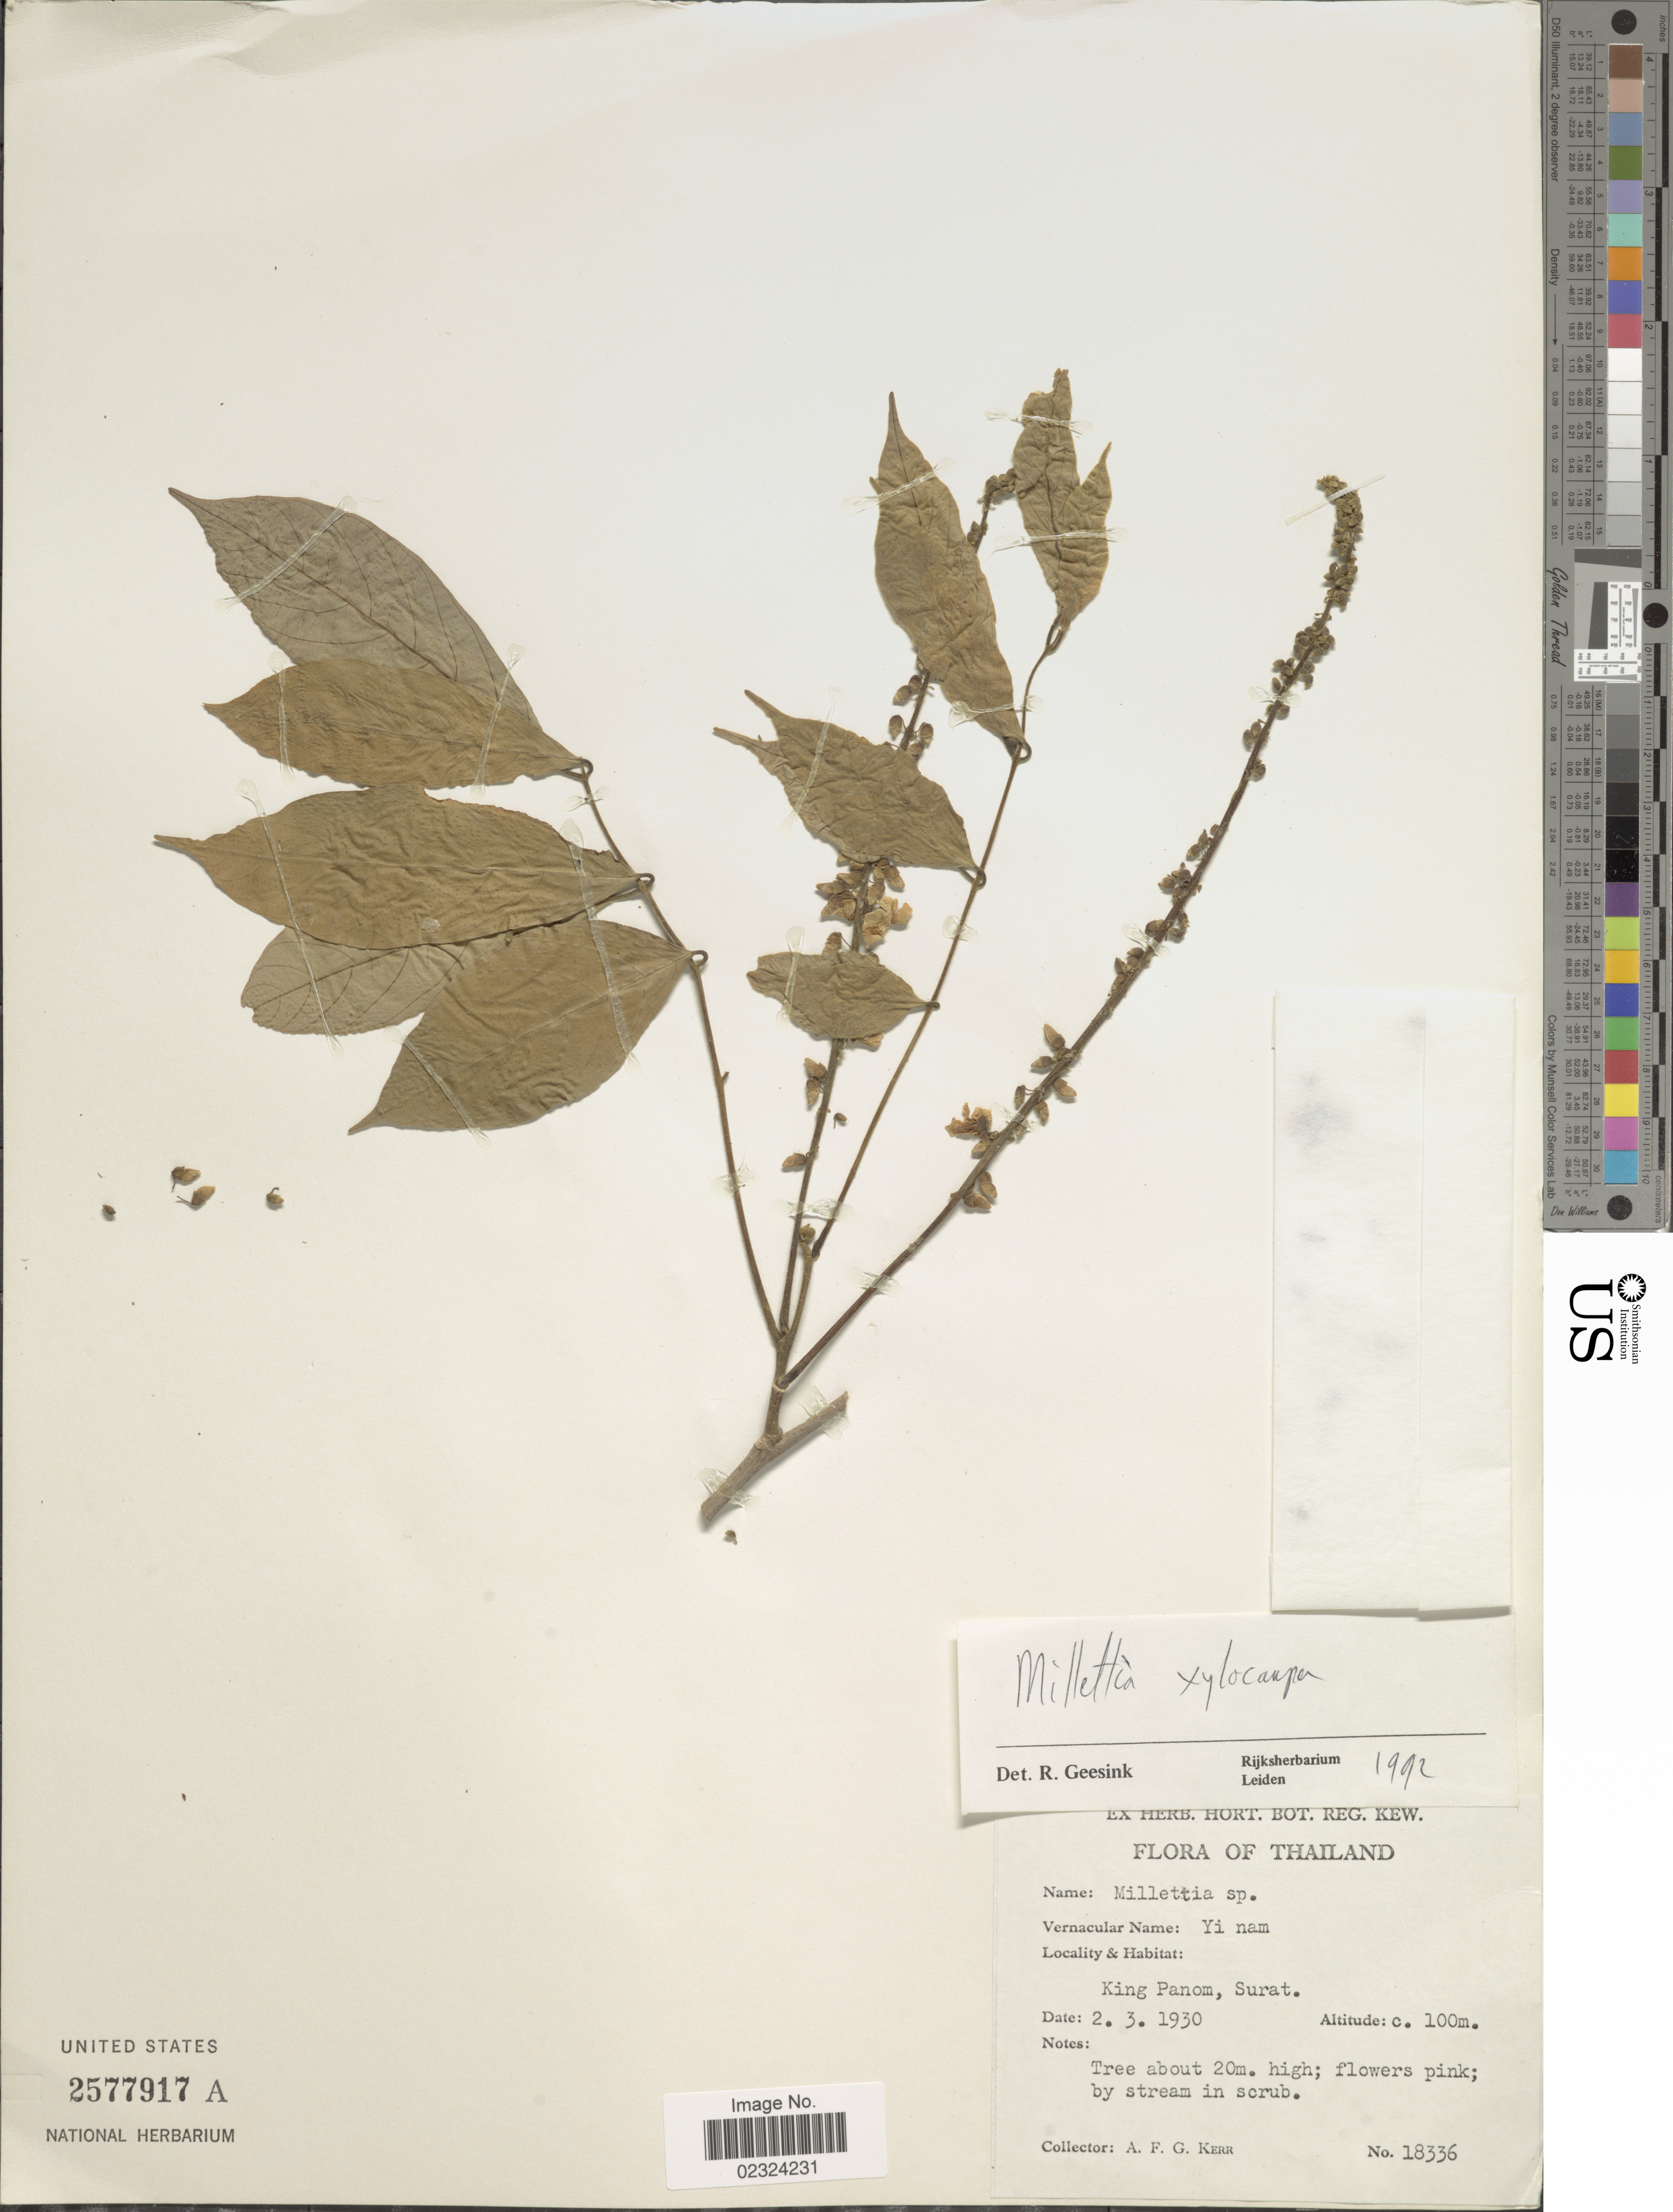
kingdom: Plantae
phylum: Tracheophyta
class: Magnoliopsida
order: Fabales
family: Fabaceae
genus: Millettia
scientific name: Millettia xylocarpa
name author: Miq.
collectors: A. F. G. Kerr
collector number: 18336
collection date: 1930-03-02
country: Thailand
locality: King Panom, Surat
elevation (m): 100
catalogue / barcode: US 2577917a